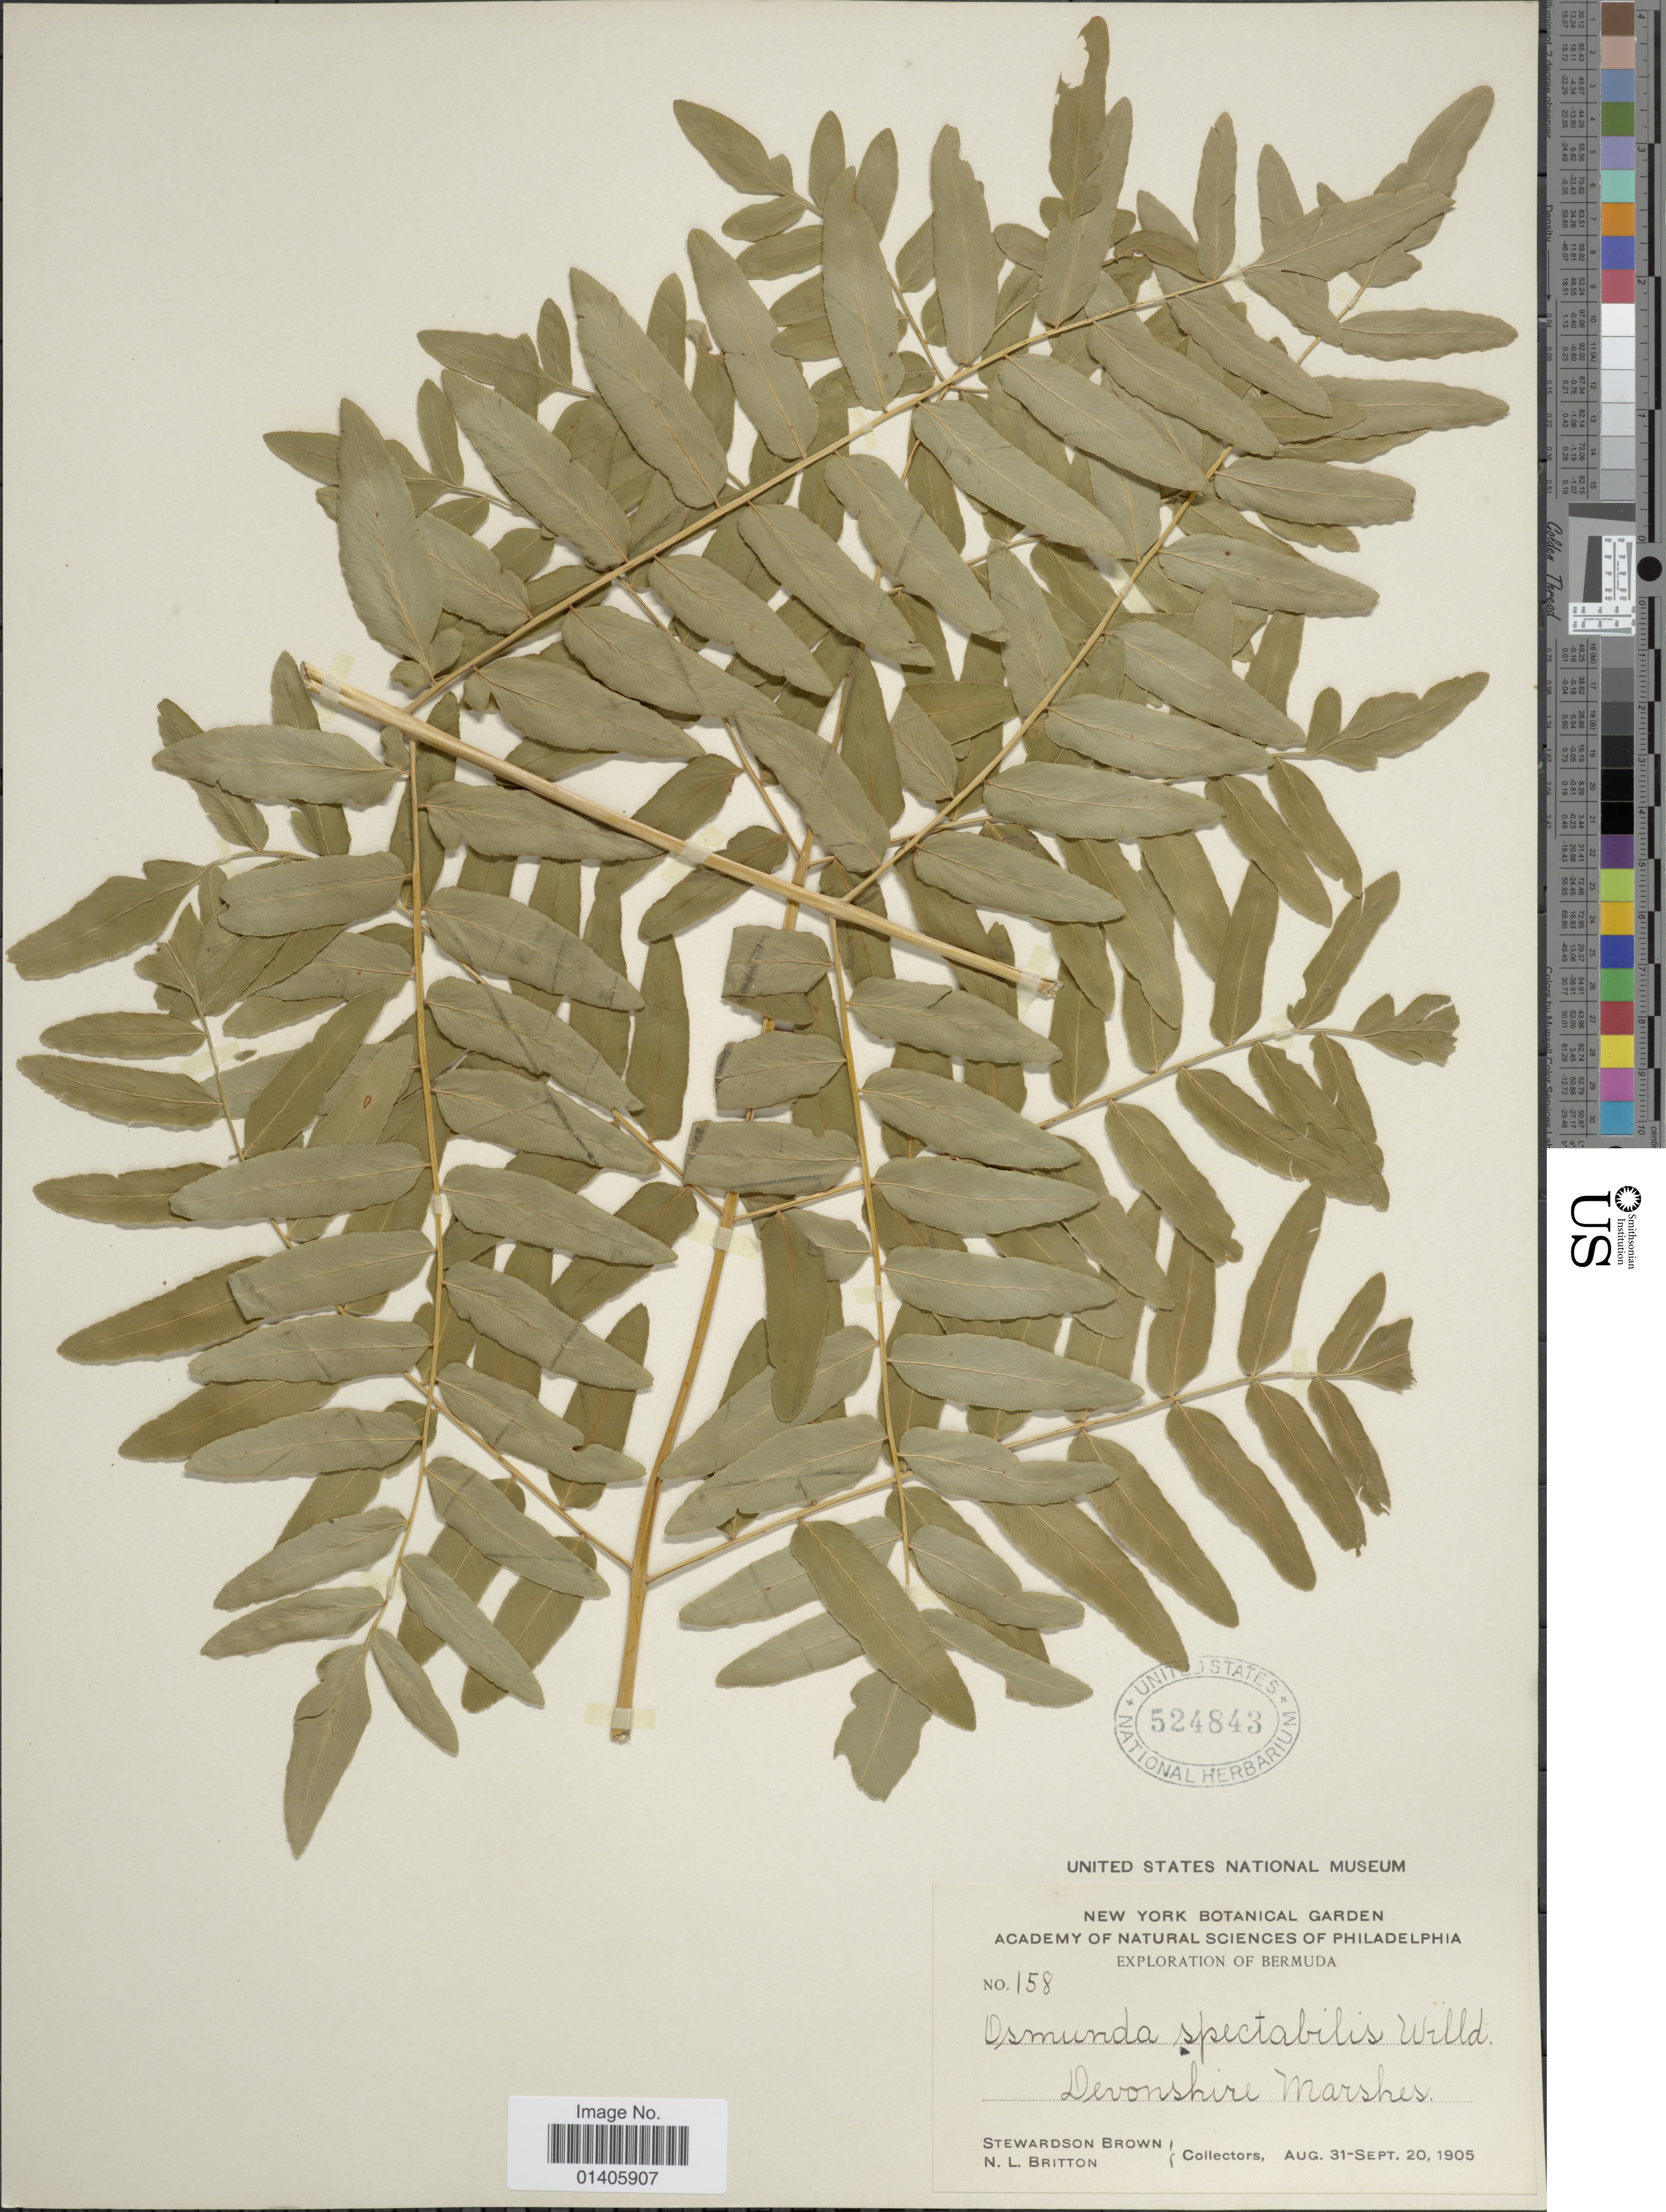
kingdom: Plantae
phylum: Tracheophyta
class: Polypodiopsida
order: Osmundales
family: Osmundaceae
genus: Osmunda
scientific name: Osmunda regalis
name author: L.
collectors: S. Brown & N. Britton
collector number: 158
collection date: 1905-08-31/1905-09-20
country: Bermuda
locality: Devonshire Marshes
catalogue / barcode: US 524843